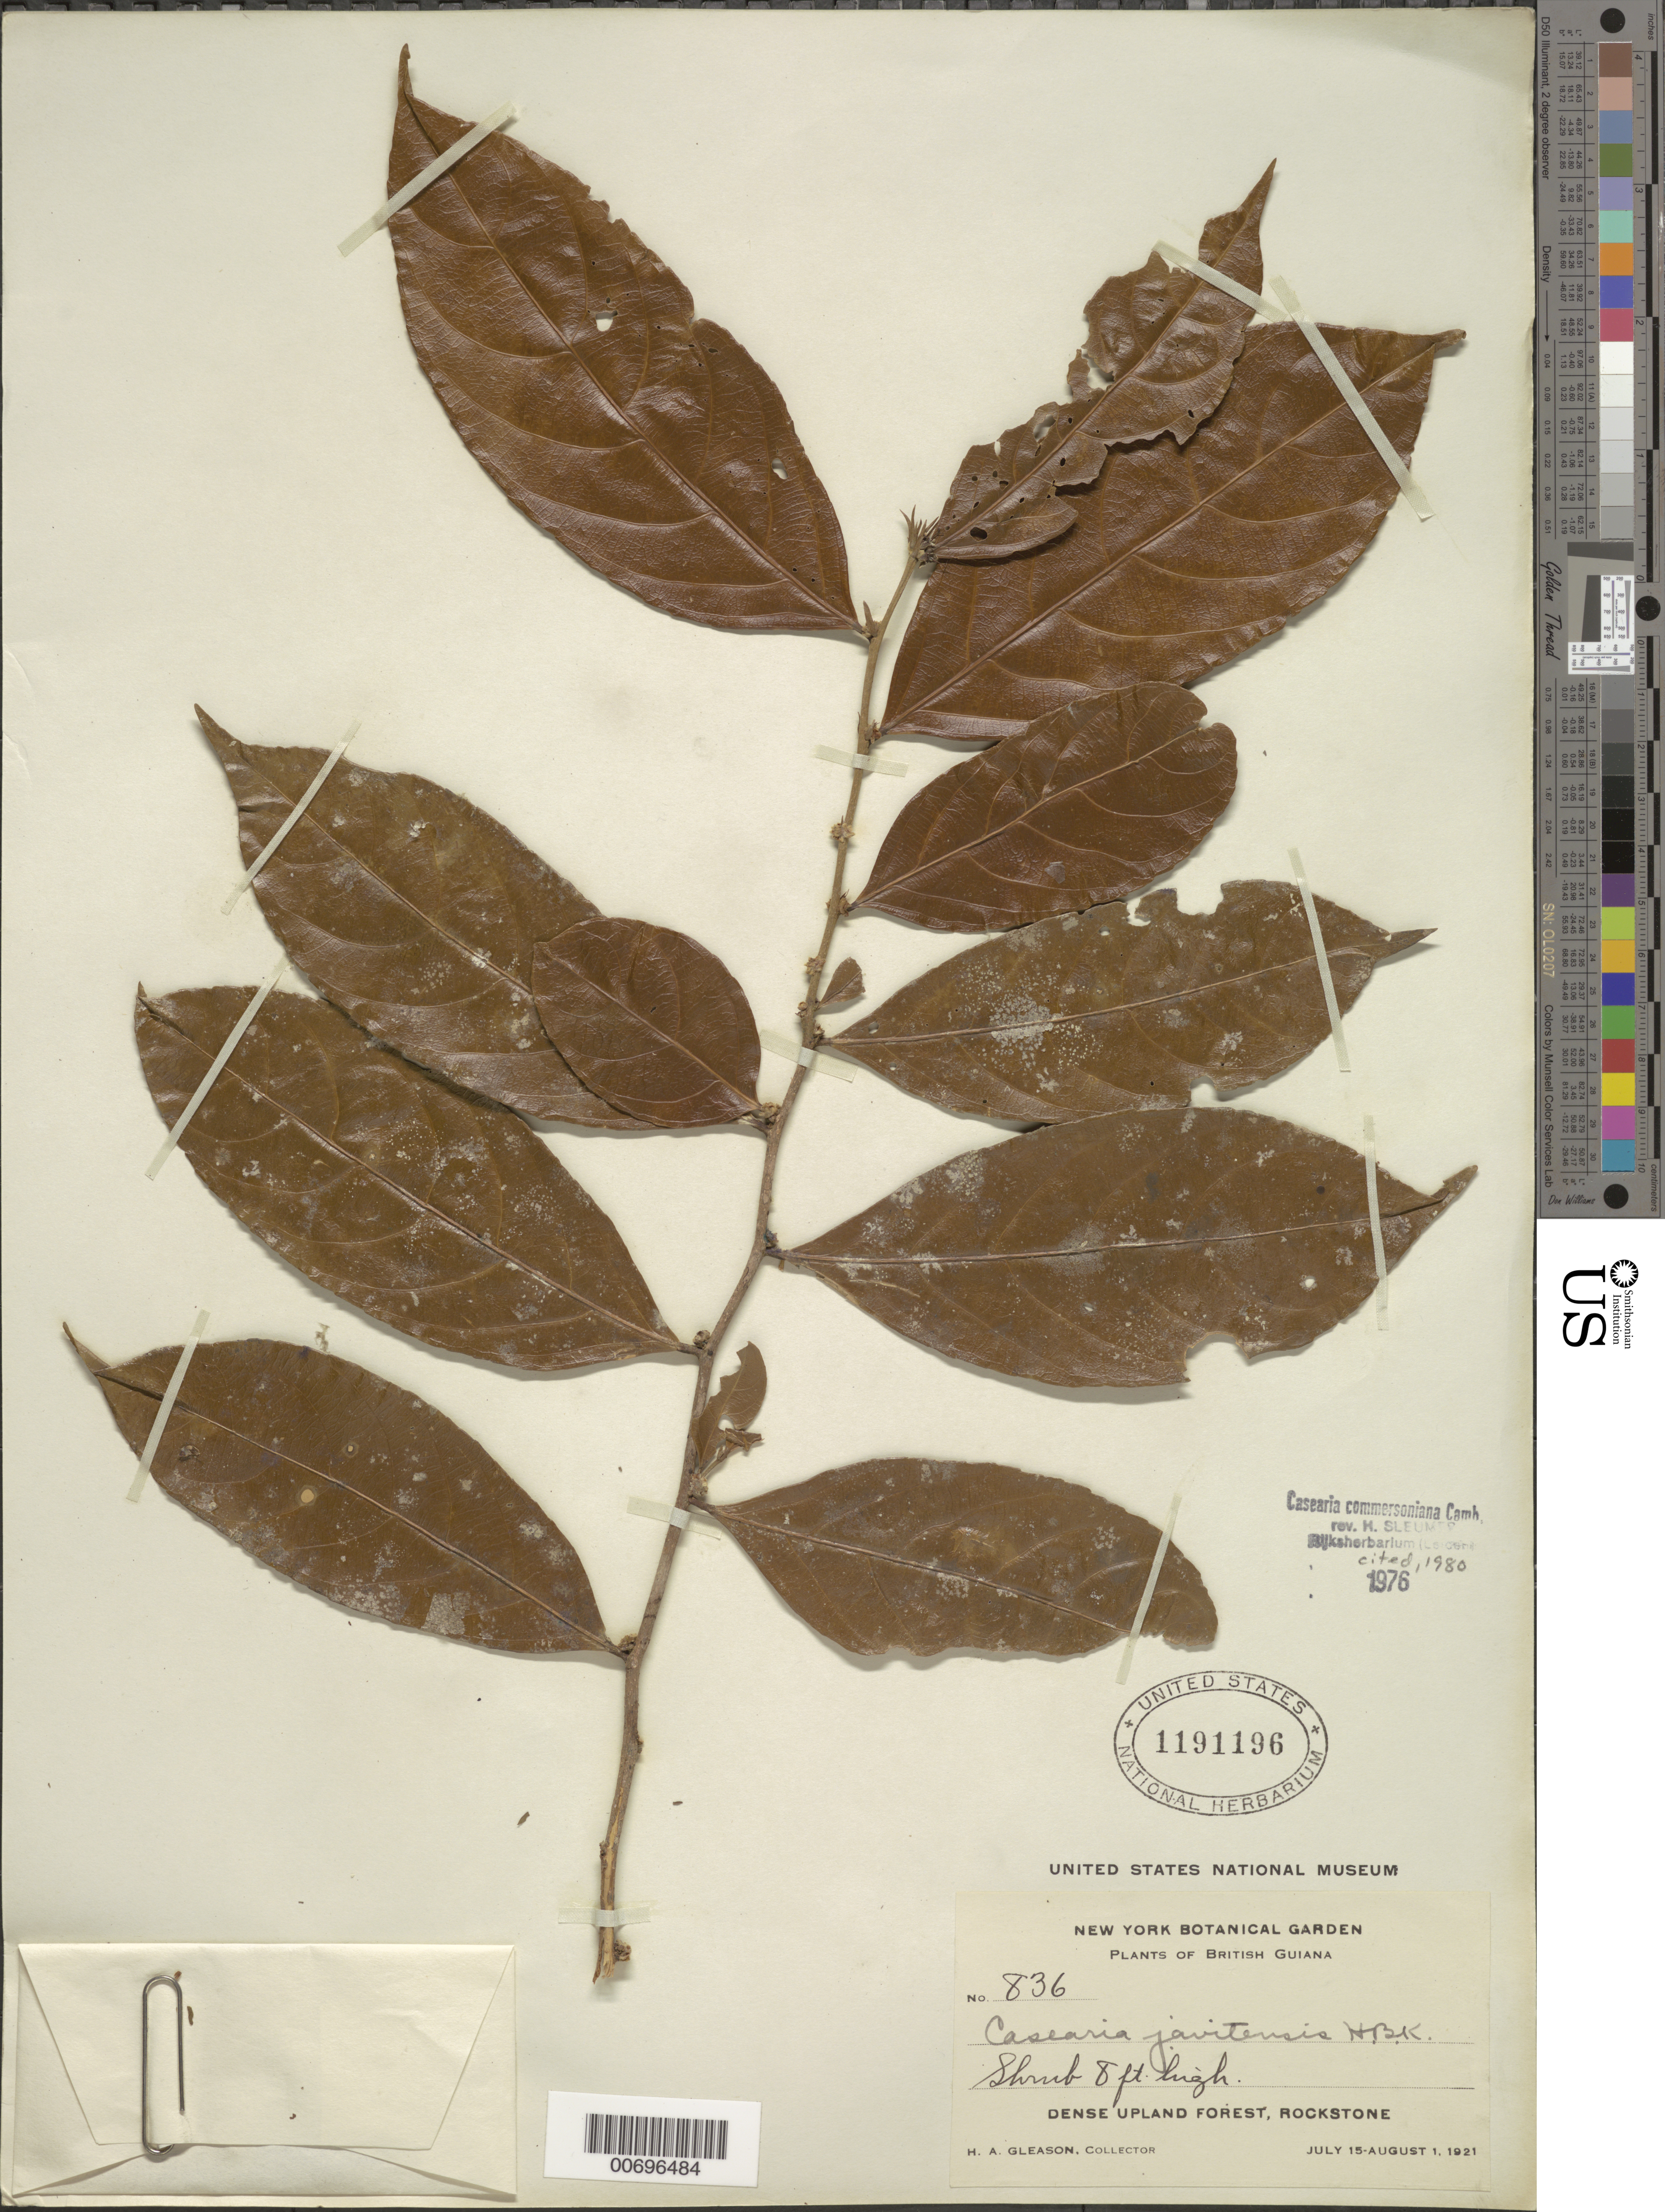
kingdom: Plantae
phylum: Tracheophyta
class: Magnoliopsida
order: Malpighiales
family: Salicaceae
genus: Piparea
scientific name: Piparea dentata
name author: Aubl.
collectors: H. A. Gleason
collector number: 836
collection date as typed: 15-Jul-21 to 1-Aug-21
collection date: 1921-07-15/1921-08-01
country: Guyana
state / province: U. Demerara-Berbice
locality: Rockstone, in and about the village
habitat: Dense upland forest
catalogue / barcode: US 1191196